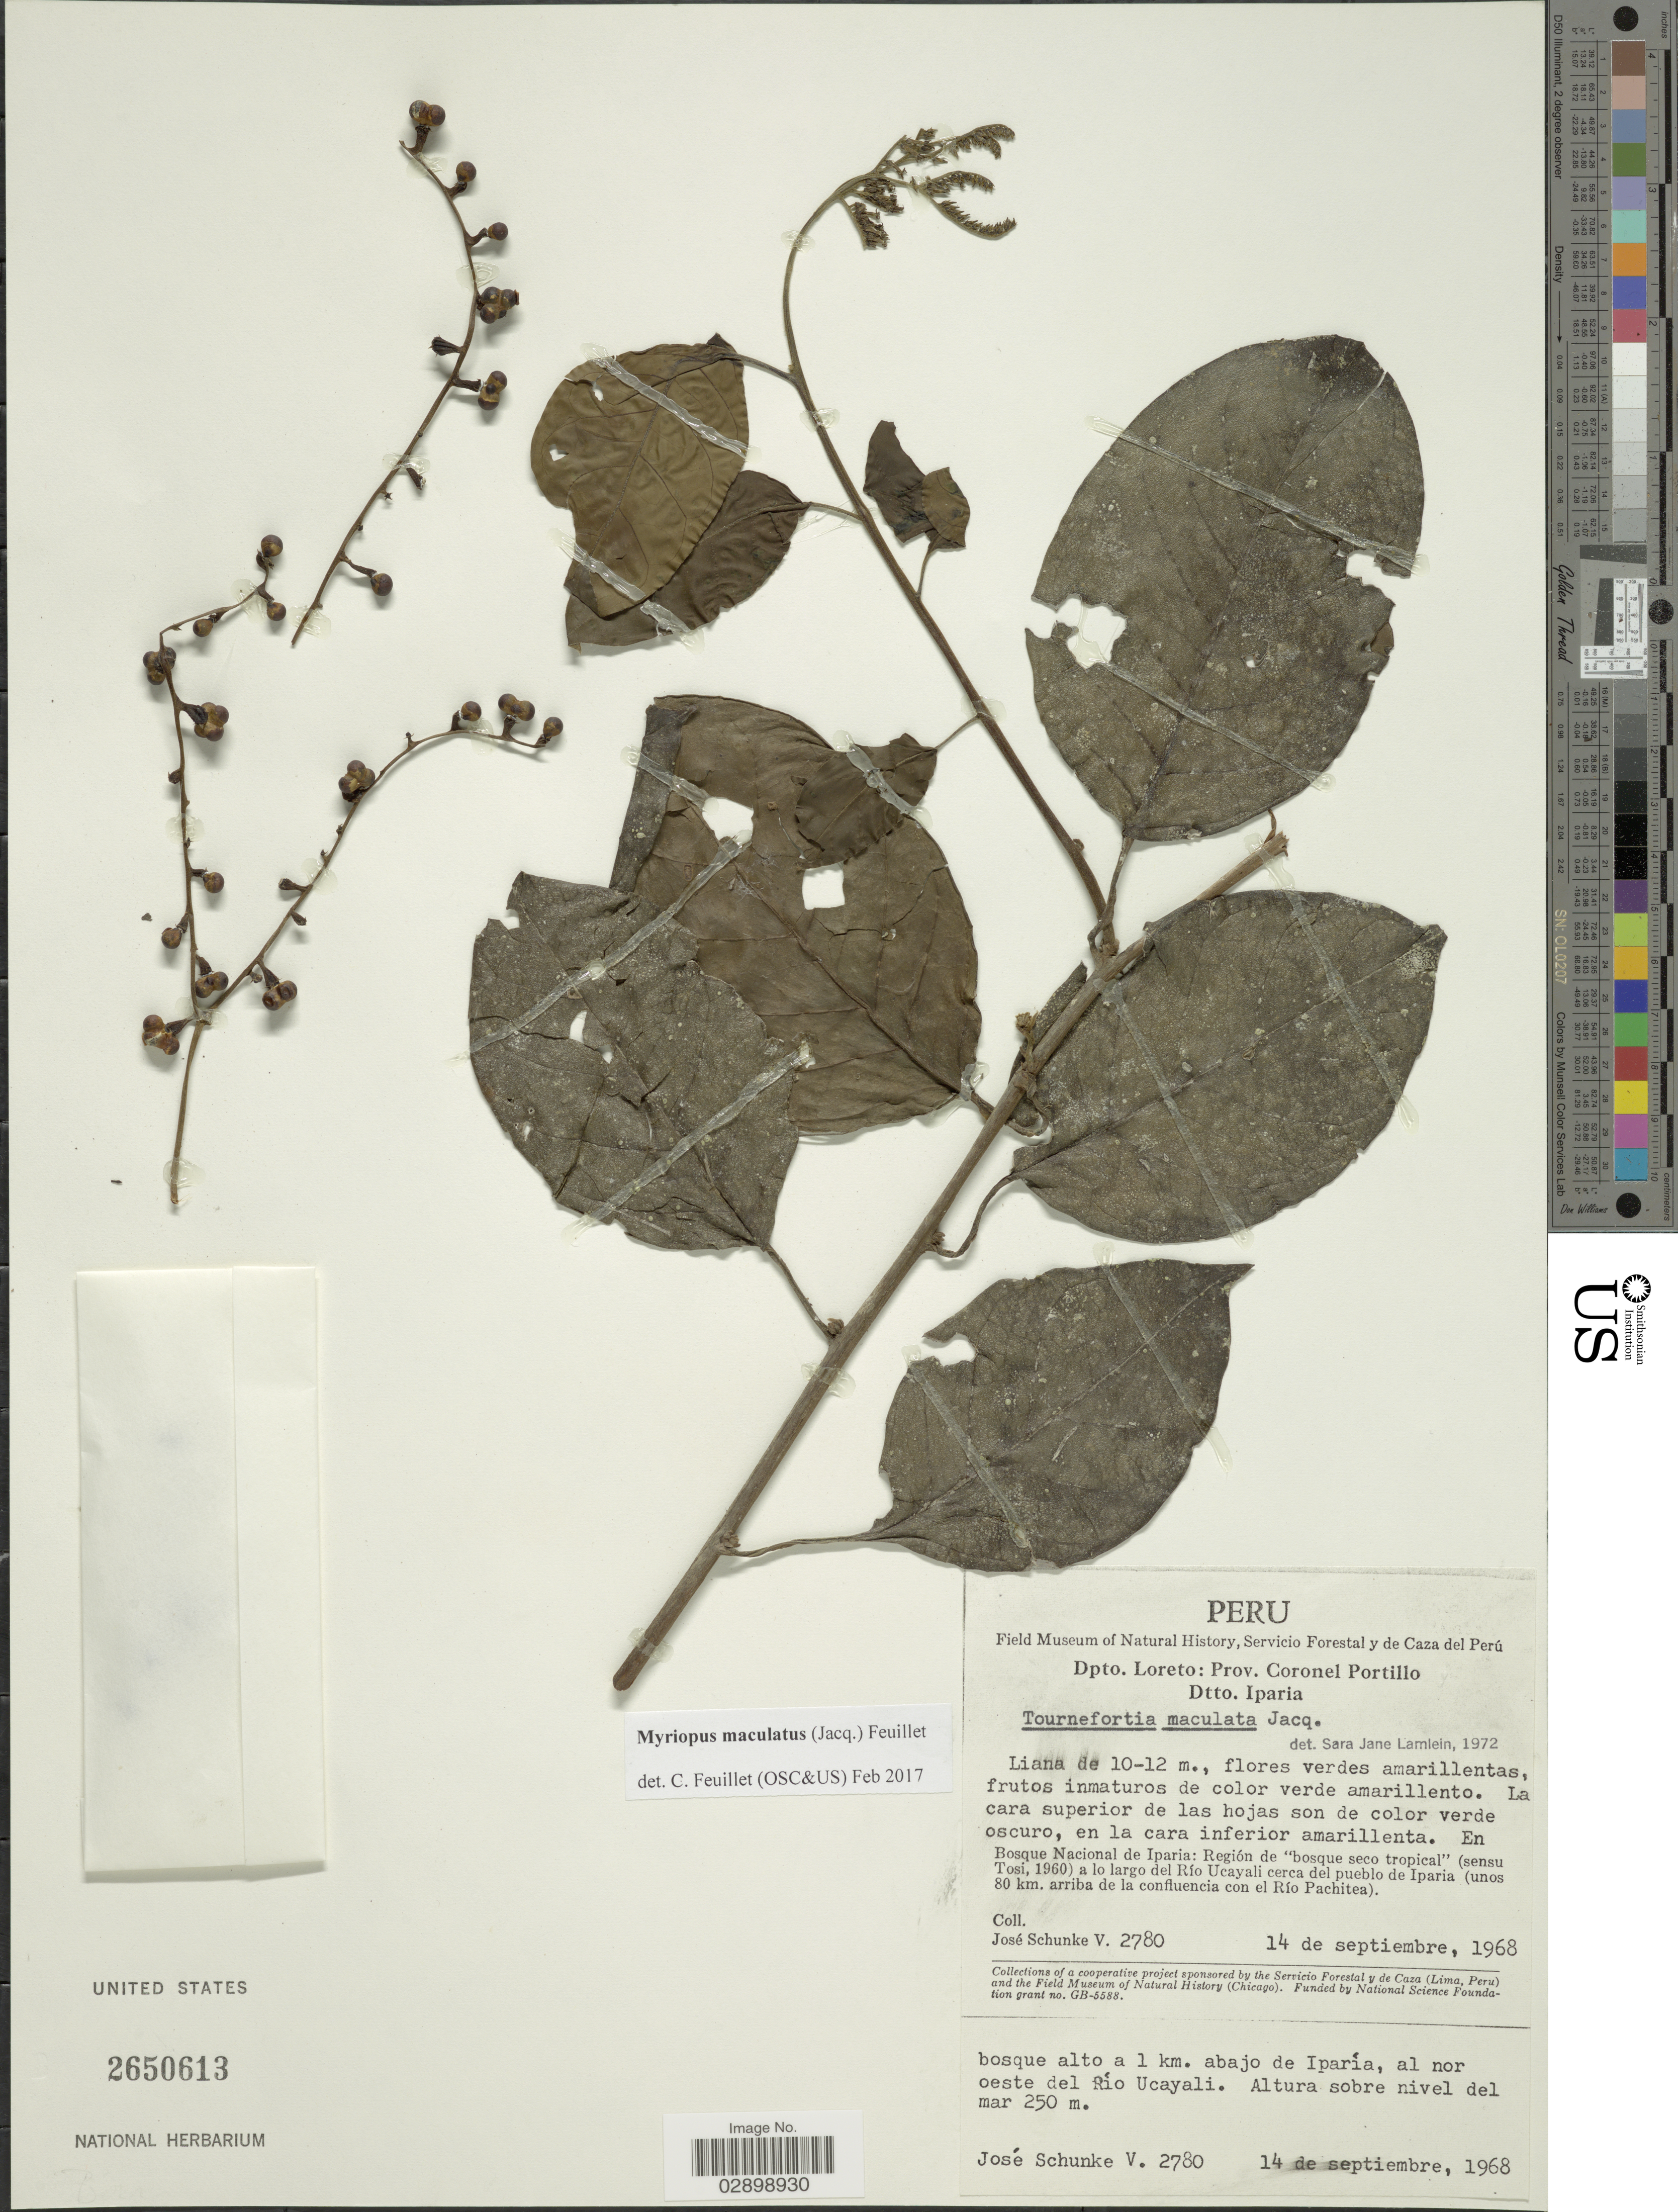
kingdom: Plantae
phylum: Tracheophyta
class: Magnoliopsida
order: Boraginales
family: Heliotropiaceae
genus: Myriopus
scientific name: Myriopus maculatus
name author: (Jacq.) Feuillet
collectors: J. Schunke Vigo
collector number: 2780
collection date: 1968-09-14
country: Peru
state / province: Loreto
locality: Dpto. Loreto: Prov. Coronel Portillo. Dtto. Iparia. En Bosque Nacional de Iparia: Región de "bosque seco tropical" (sensu Rosi, 1960) a lo largo del Río Ucayali cerca del pueblo de Iparia (unos 80 km. arriba de la confluencia con el Río Pachitea). Abajo de Iparía, al nor oeste del Rio Ucayali.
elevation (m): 250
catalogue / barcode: US 2650613